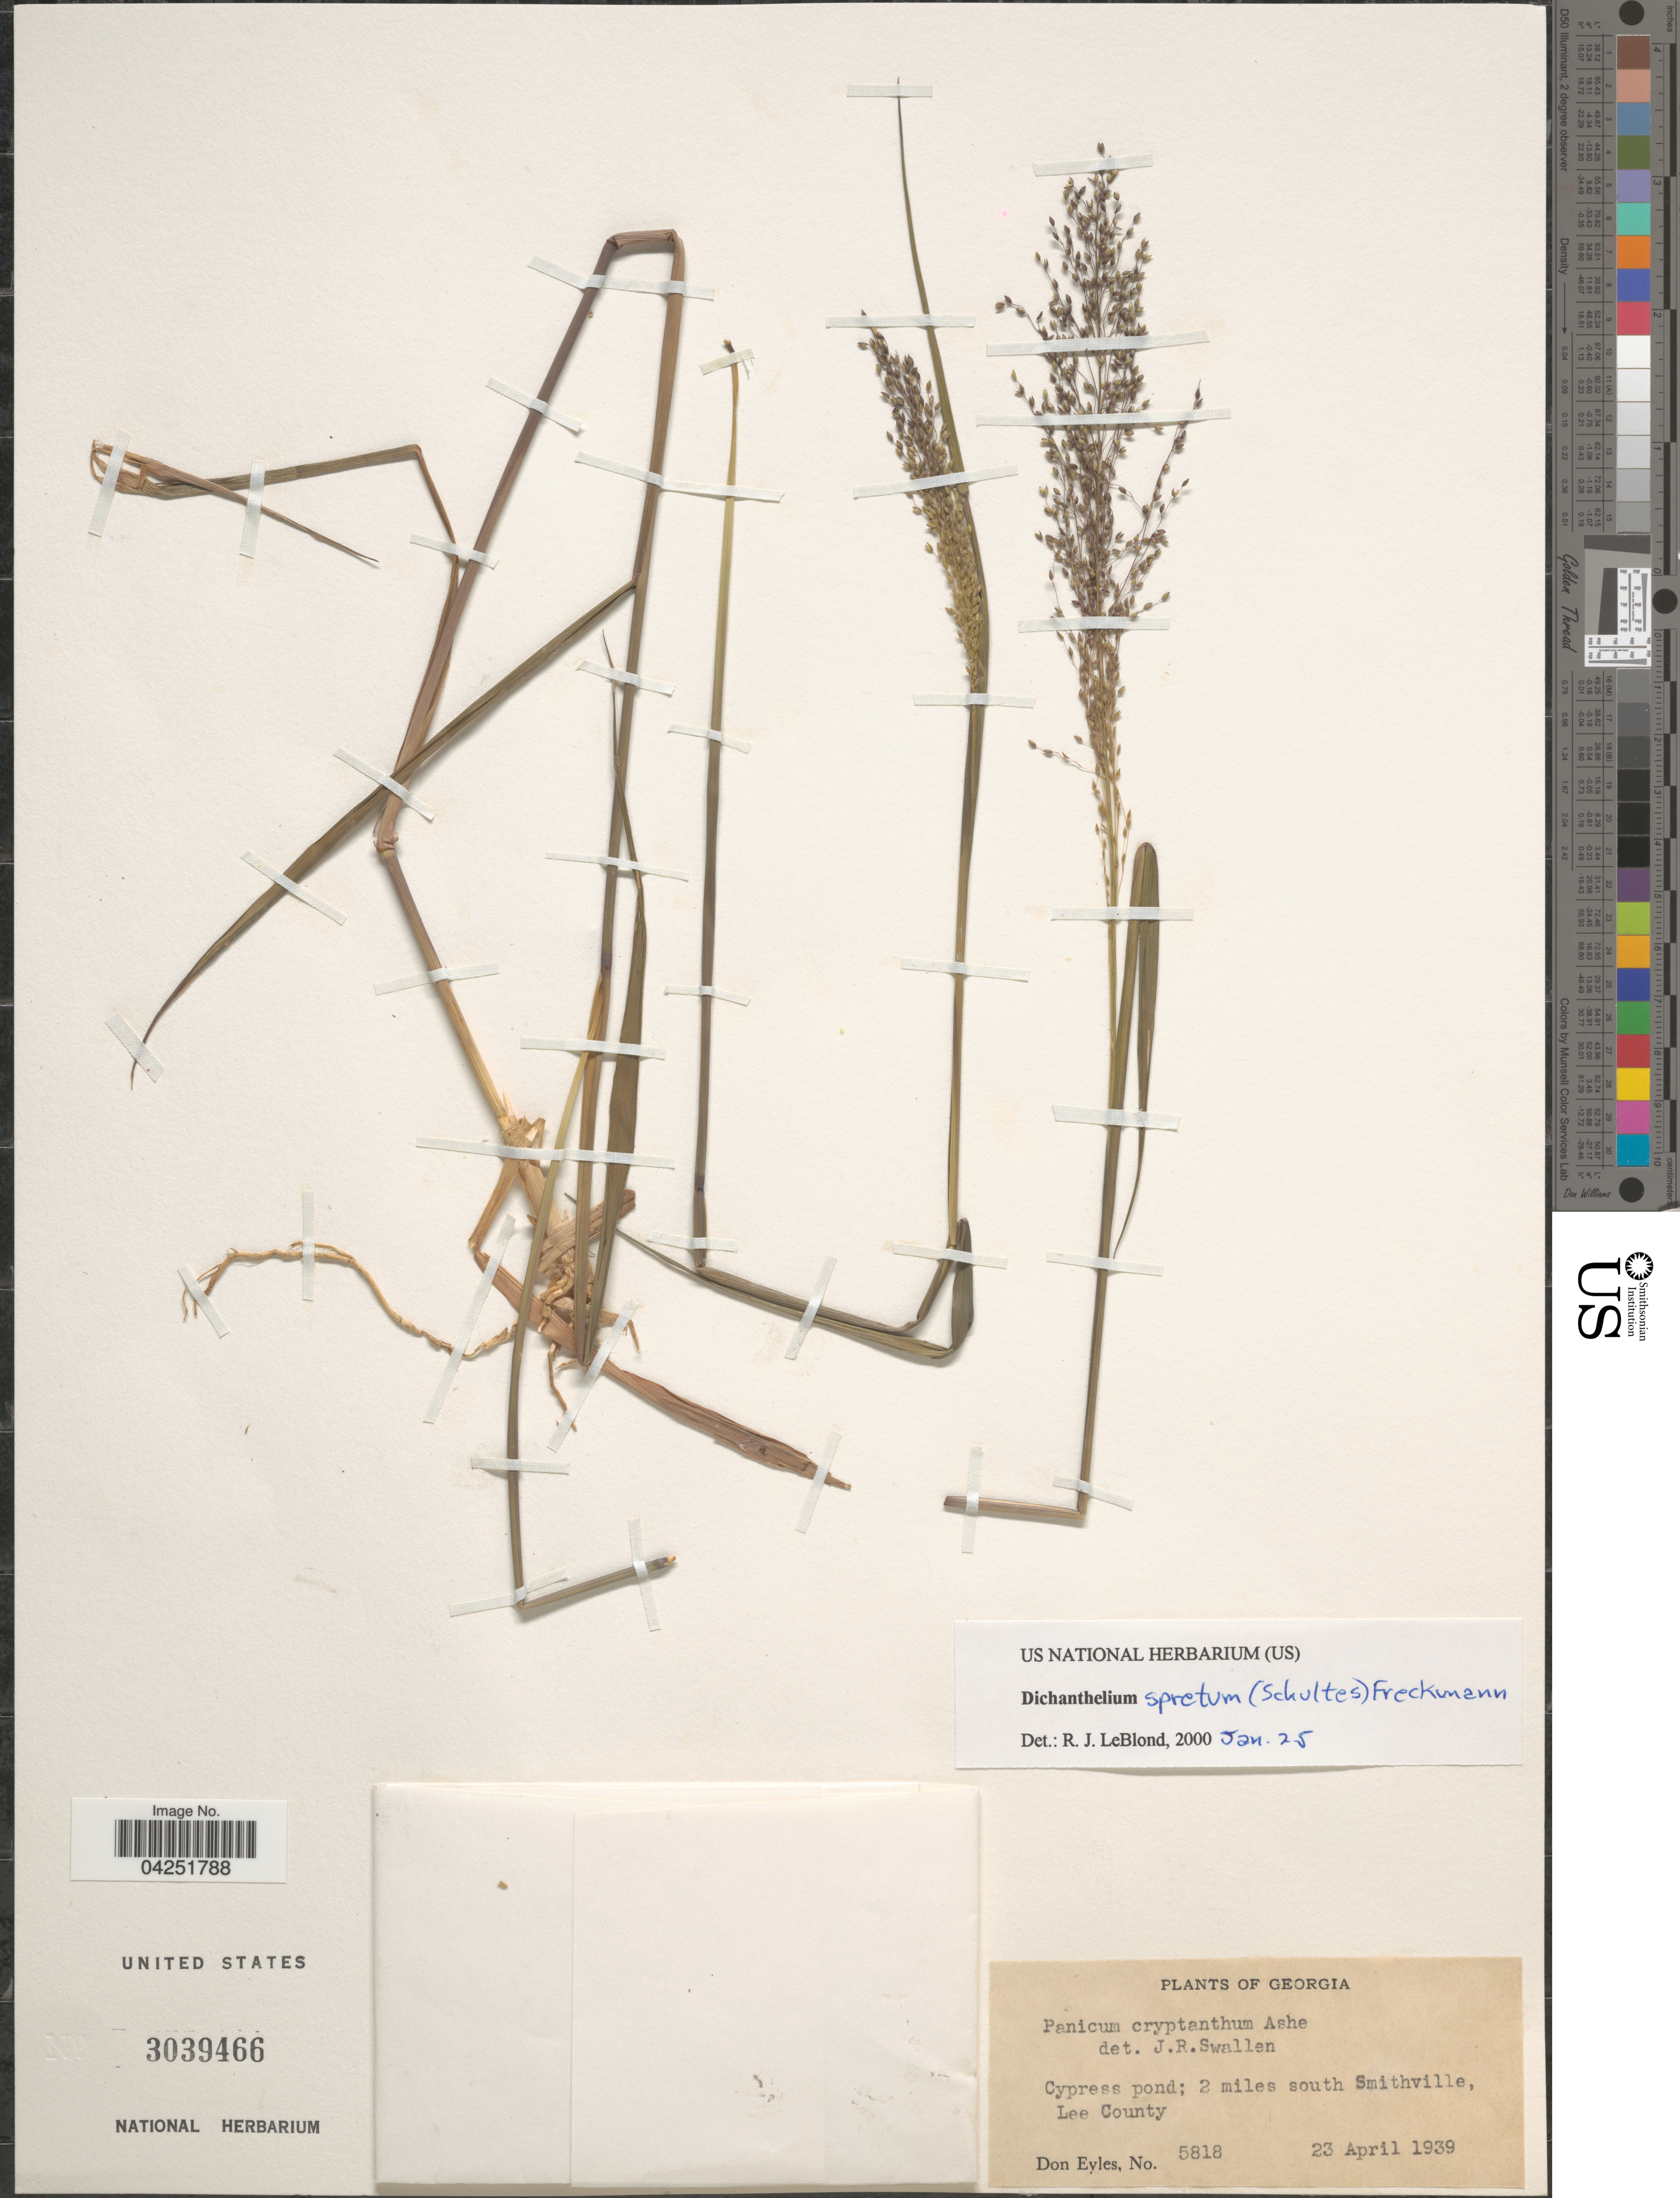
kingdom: Plantae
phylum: Tracheophyta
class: Liliopsida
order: Poales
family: Poaceae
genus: Dichanthelium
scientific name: Dichanthelium acuminatum var. densiflorum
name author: (Rand & Redfield) Gould & C.A. Clark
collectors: D. Eyles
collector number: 5818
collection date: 1939-04-23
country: United States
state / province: Georgia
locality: Cypress pond; 2 miles south Smithville, Lee County.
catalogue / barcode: US 3039466